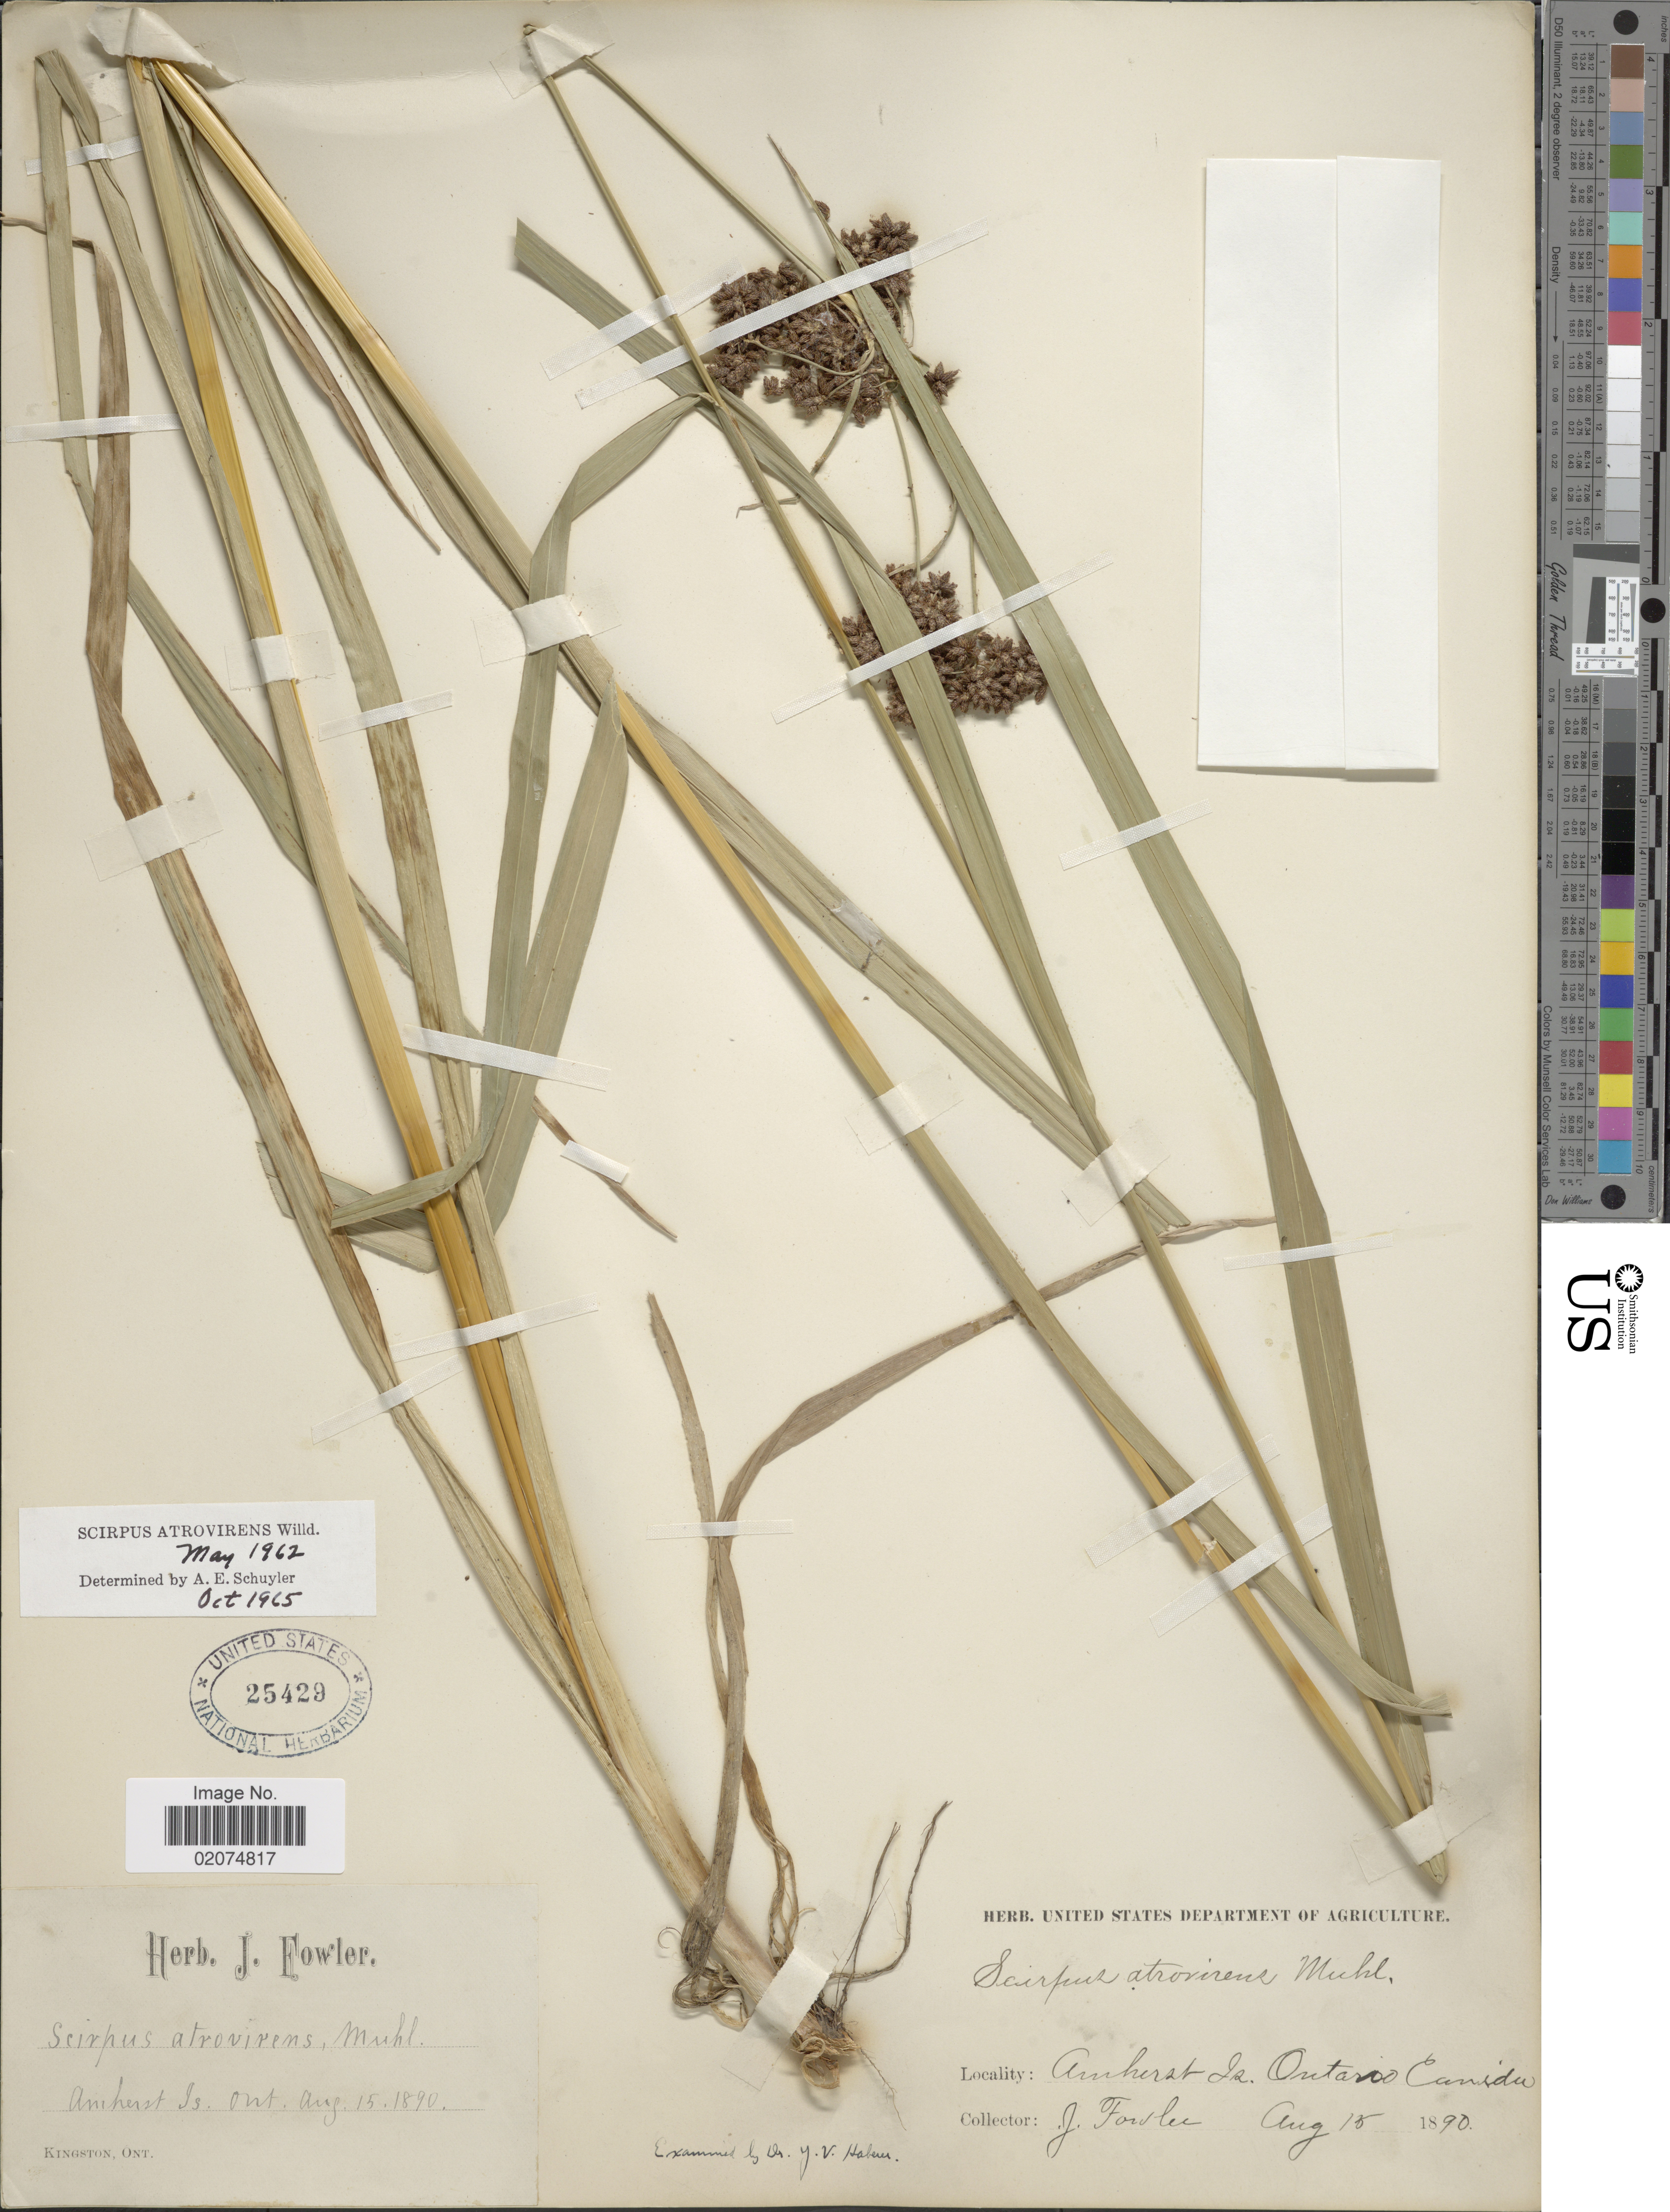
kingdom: Plantae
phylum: Tracheophyta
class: Liliopsida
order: Poales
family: Cyperaceae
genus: Scirpus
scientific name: Scirpus atrovirens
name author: Willd.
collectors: J. P. Fowler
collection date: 1890-08-15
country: Canada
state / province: Ontario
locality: Amherst Is., Ont.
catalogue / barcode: US 25429